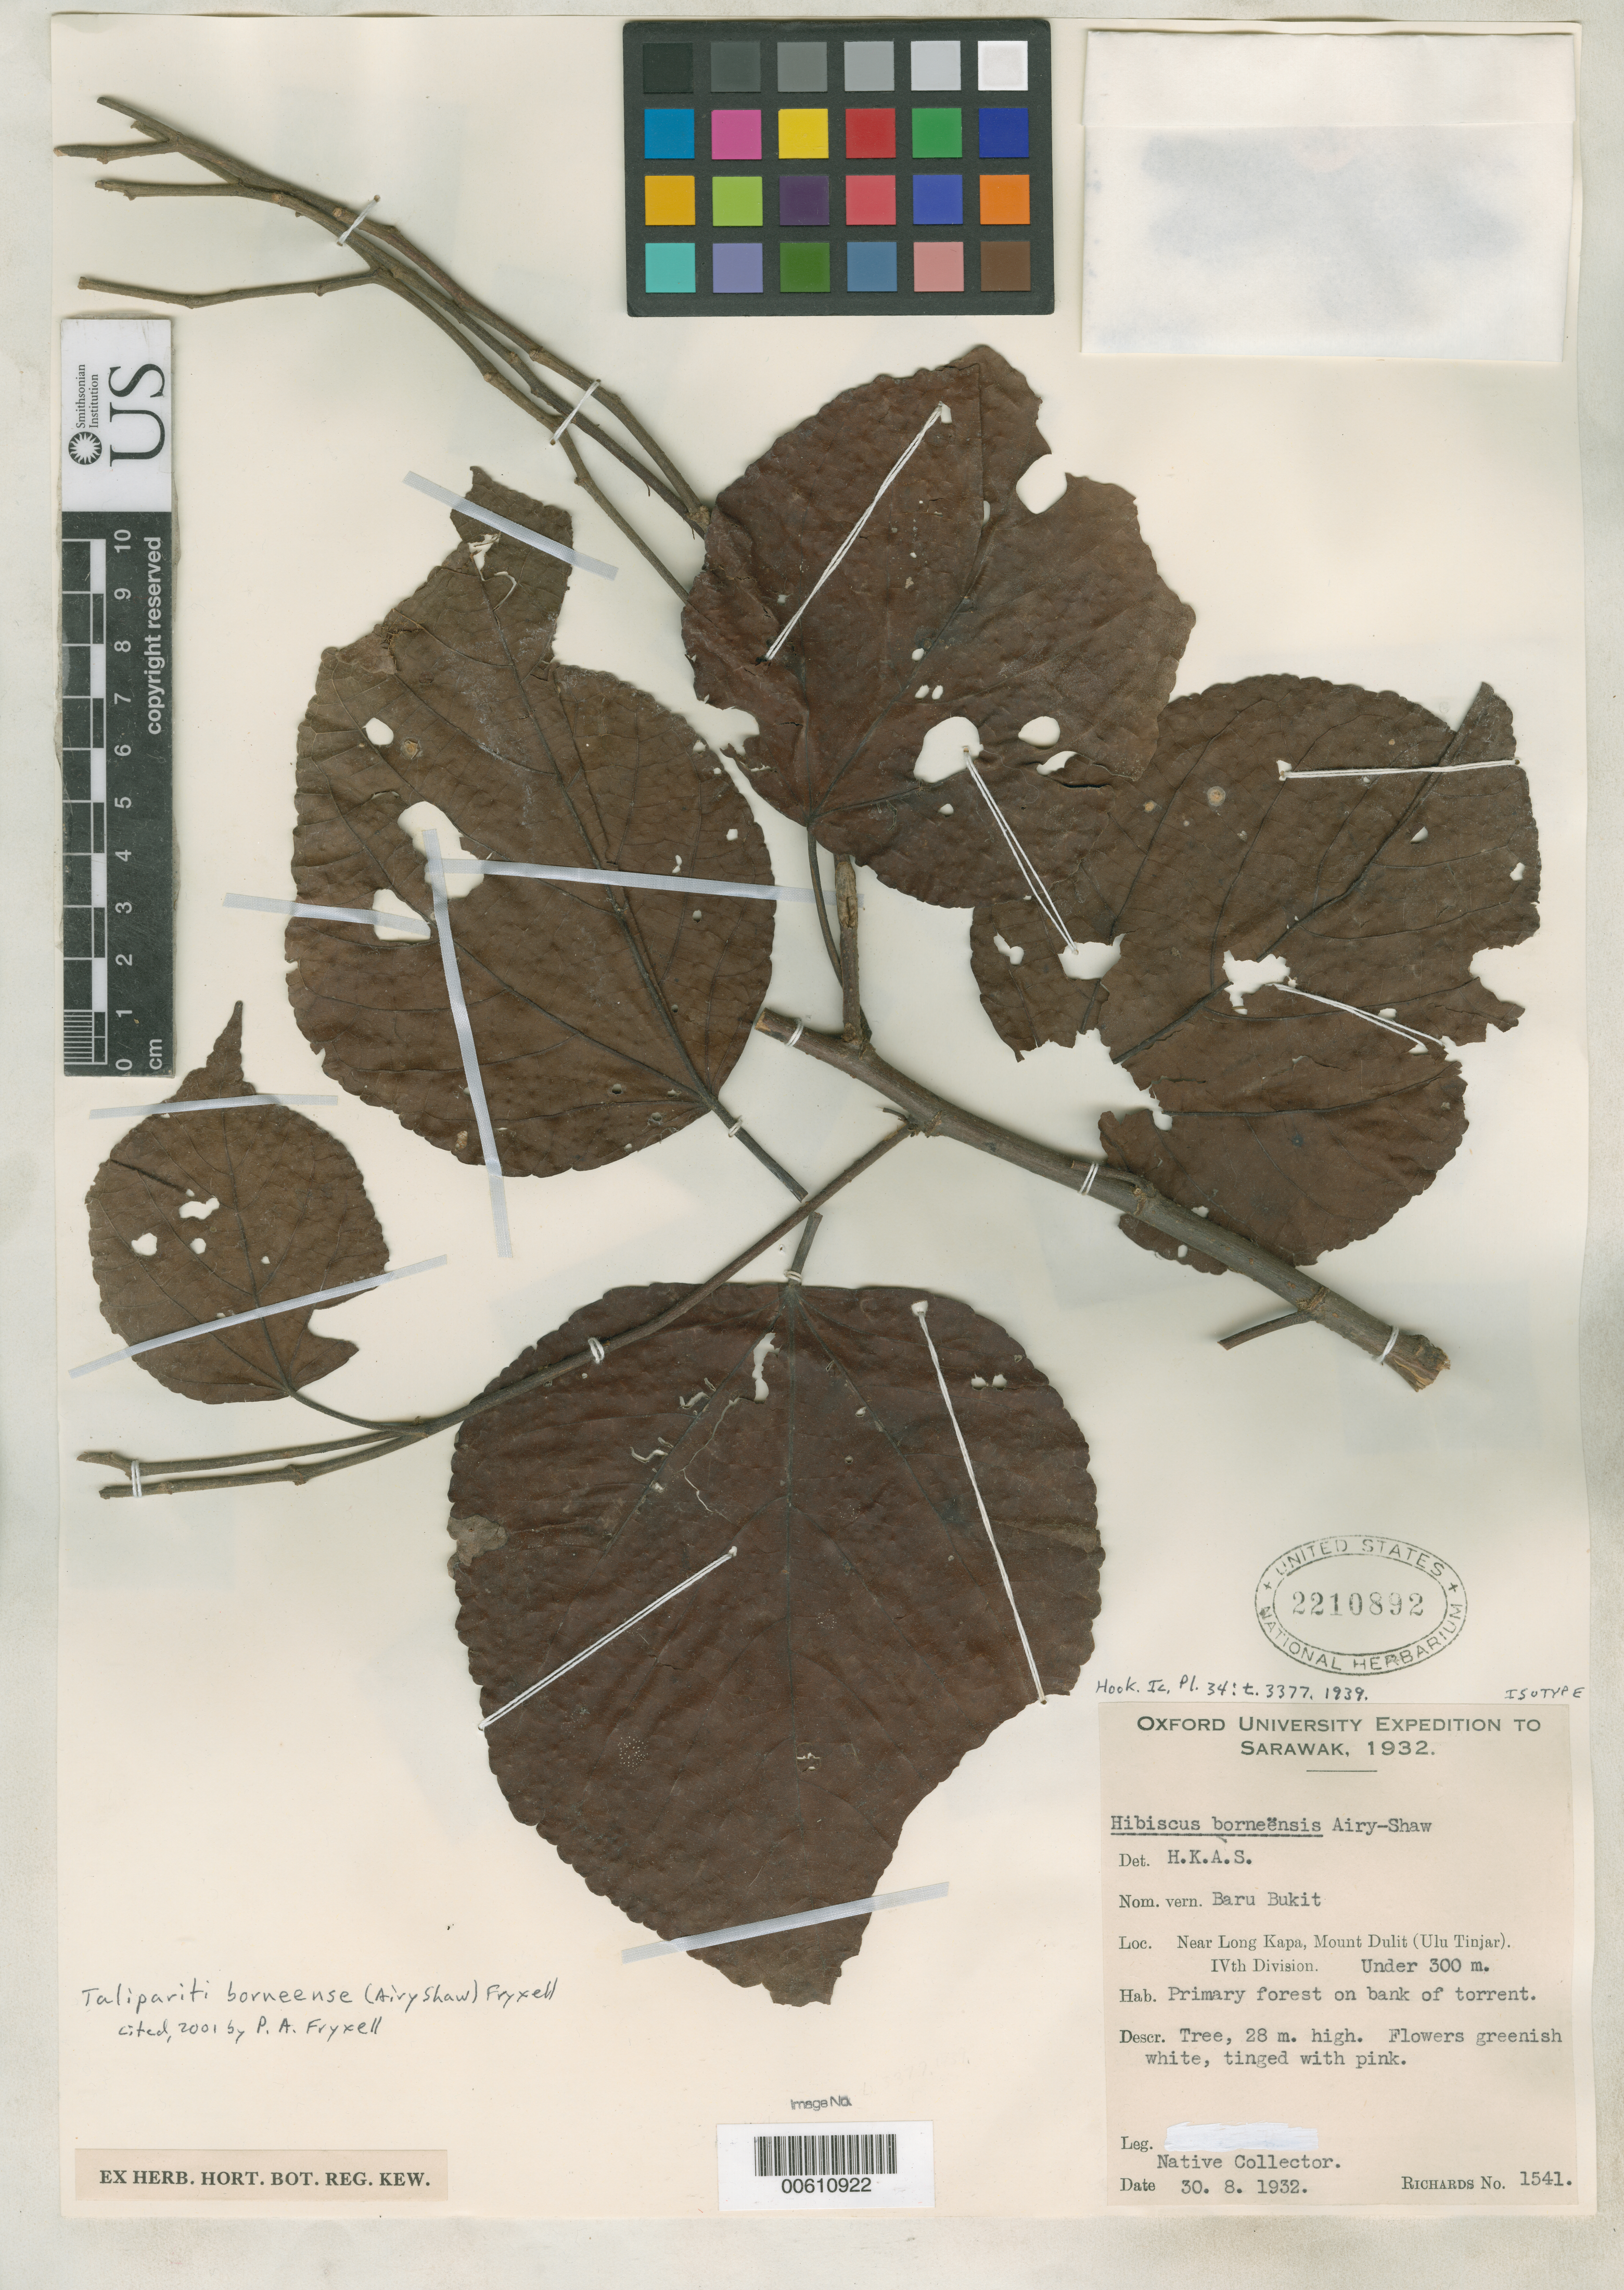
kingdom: Plantae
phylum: Tracheophyta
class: Magnoliopsida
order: Malvales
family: Malvaceae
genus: Hibiscus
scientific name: Hibiscus borneensis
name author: Airy Shaw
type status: Isotype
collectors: Native collector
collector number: Richards No. 1541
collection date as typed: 30 Aug 1932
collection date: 1932-08-30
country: Malaysia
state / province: Sarawak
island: Borneo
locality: Near Long Kapa, Mount Dulit (Ulu Tinjar).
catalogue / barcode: US 2210892